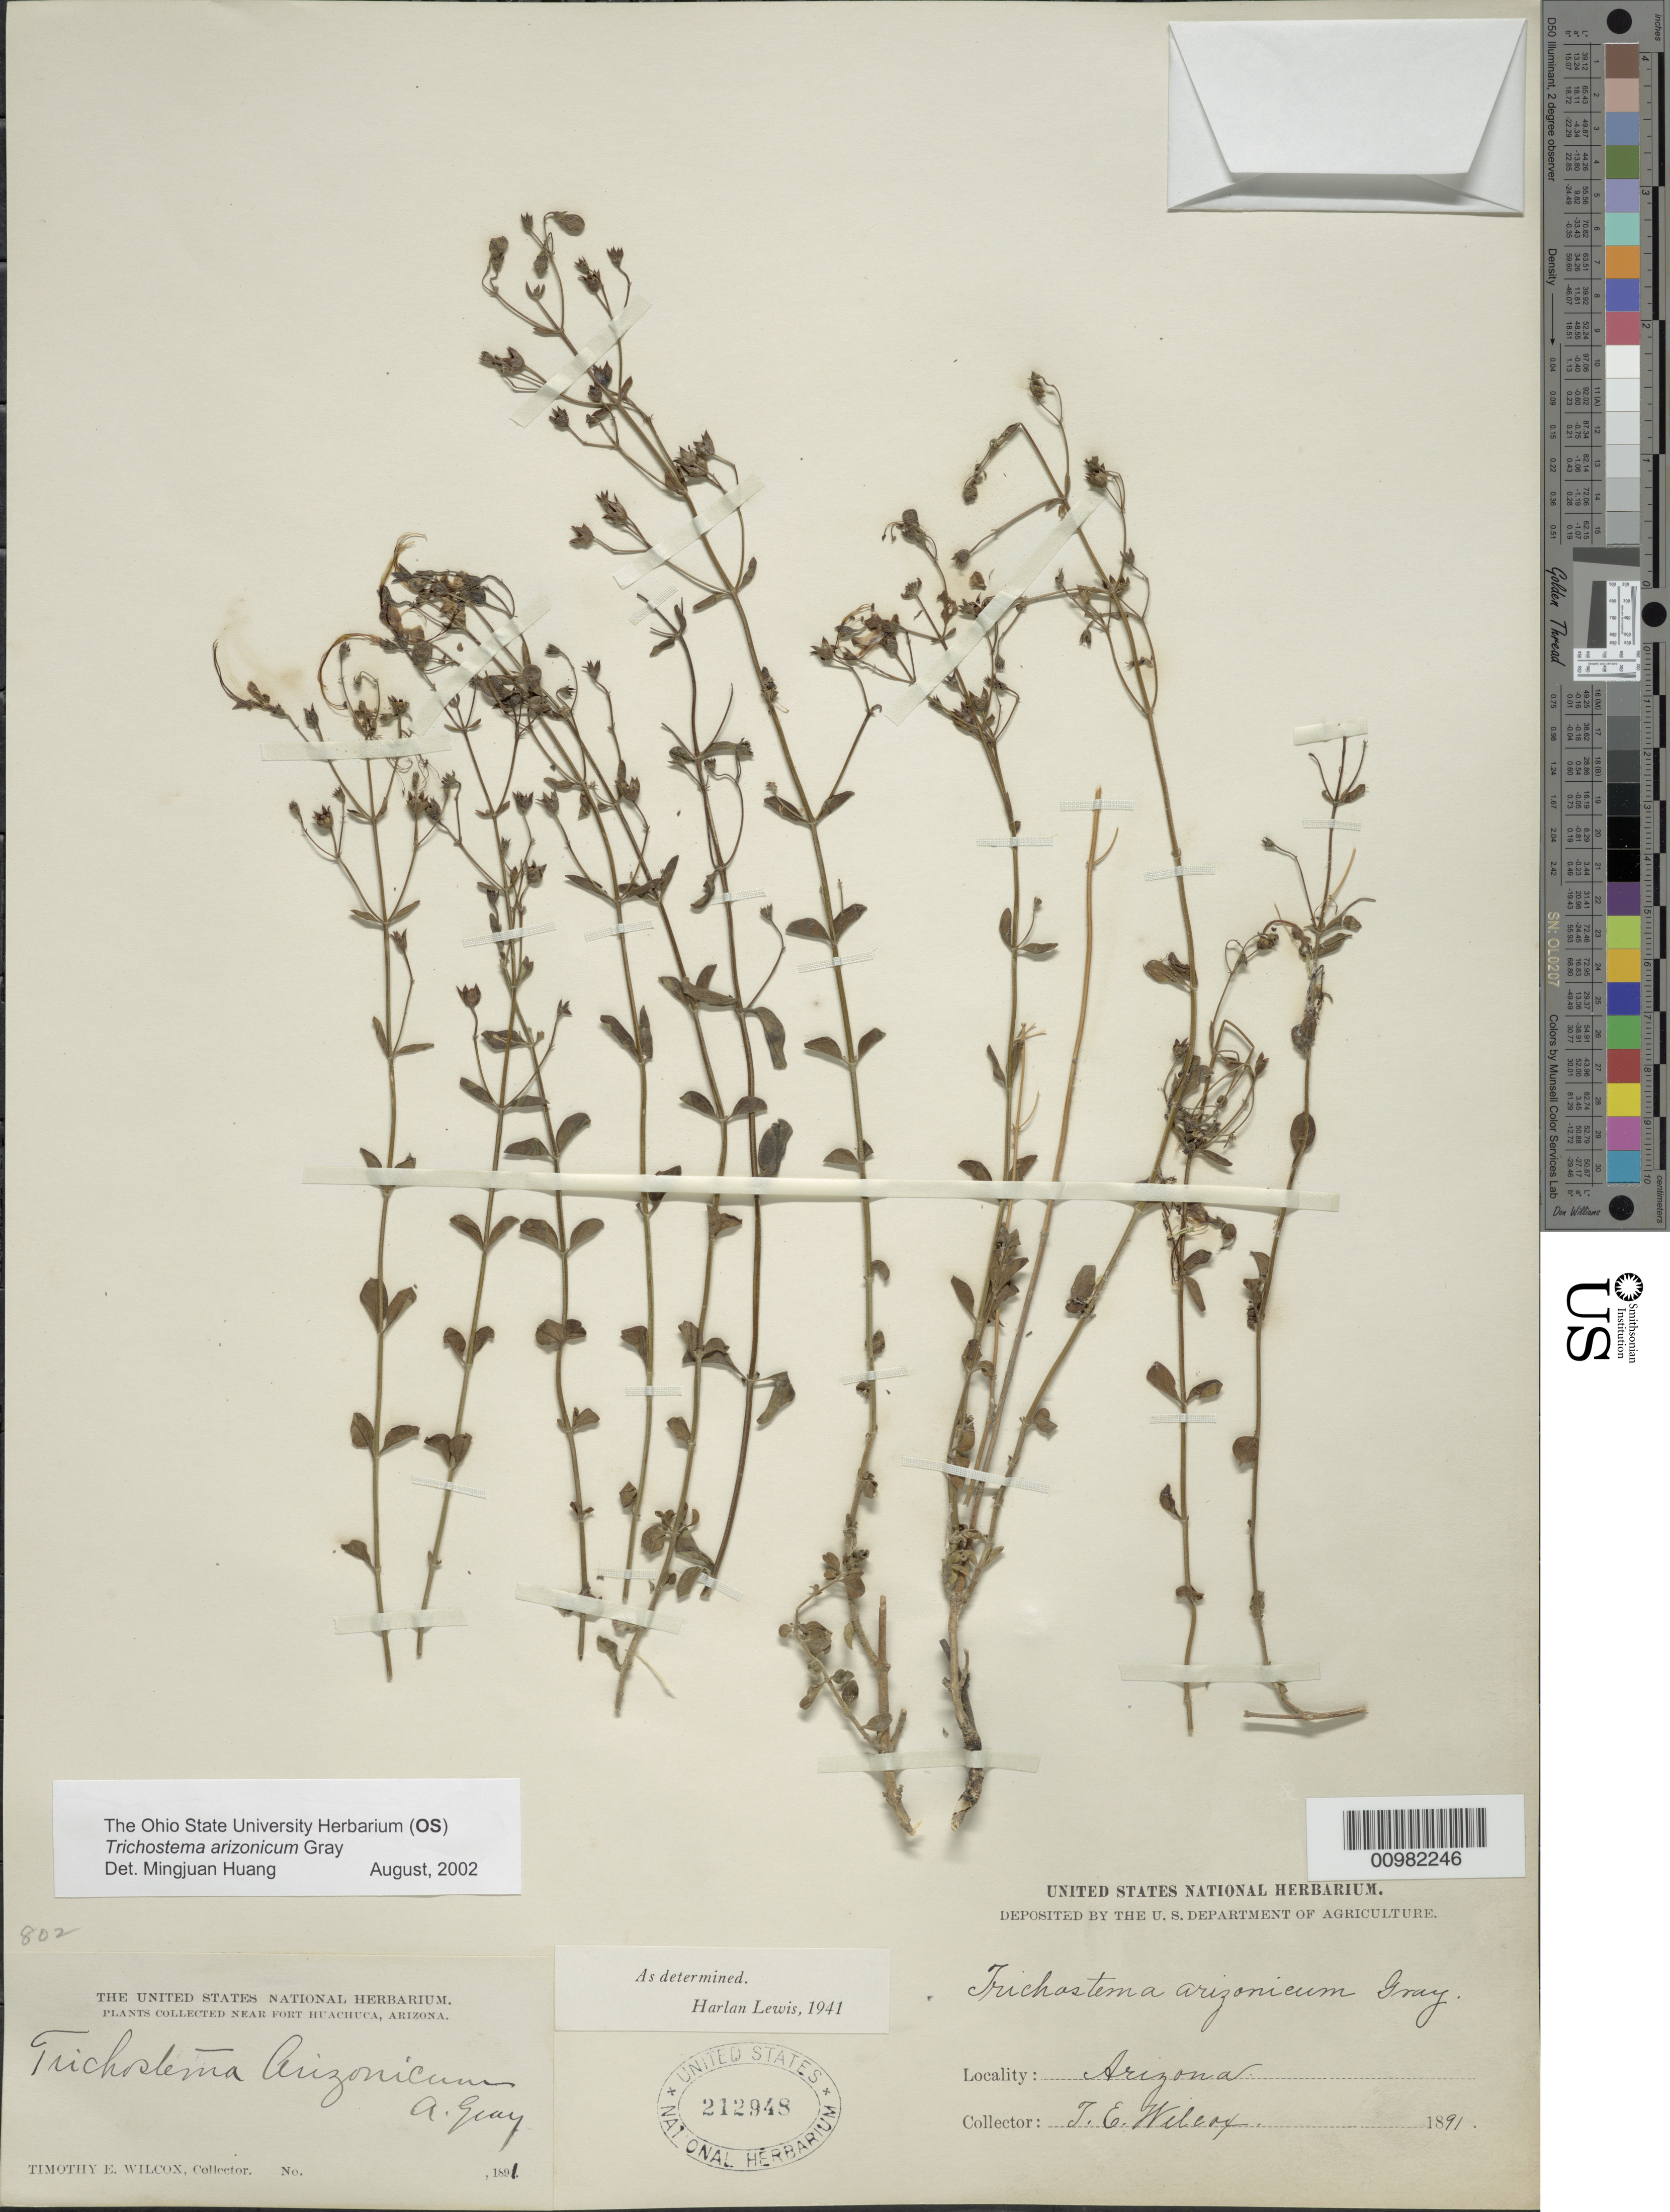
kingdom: Plantae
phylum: Tracheophyta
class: Magnoliopsida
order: Lamiales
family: Lamiaceae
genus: Trichostema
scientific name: Trichostema arizonicum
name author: A. Gray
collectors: T. E. Wilcox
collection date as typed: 1891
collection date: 1891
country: United States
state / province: Arizona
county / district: Cochise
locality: Near Fort Huachuca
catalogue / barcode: US 212948